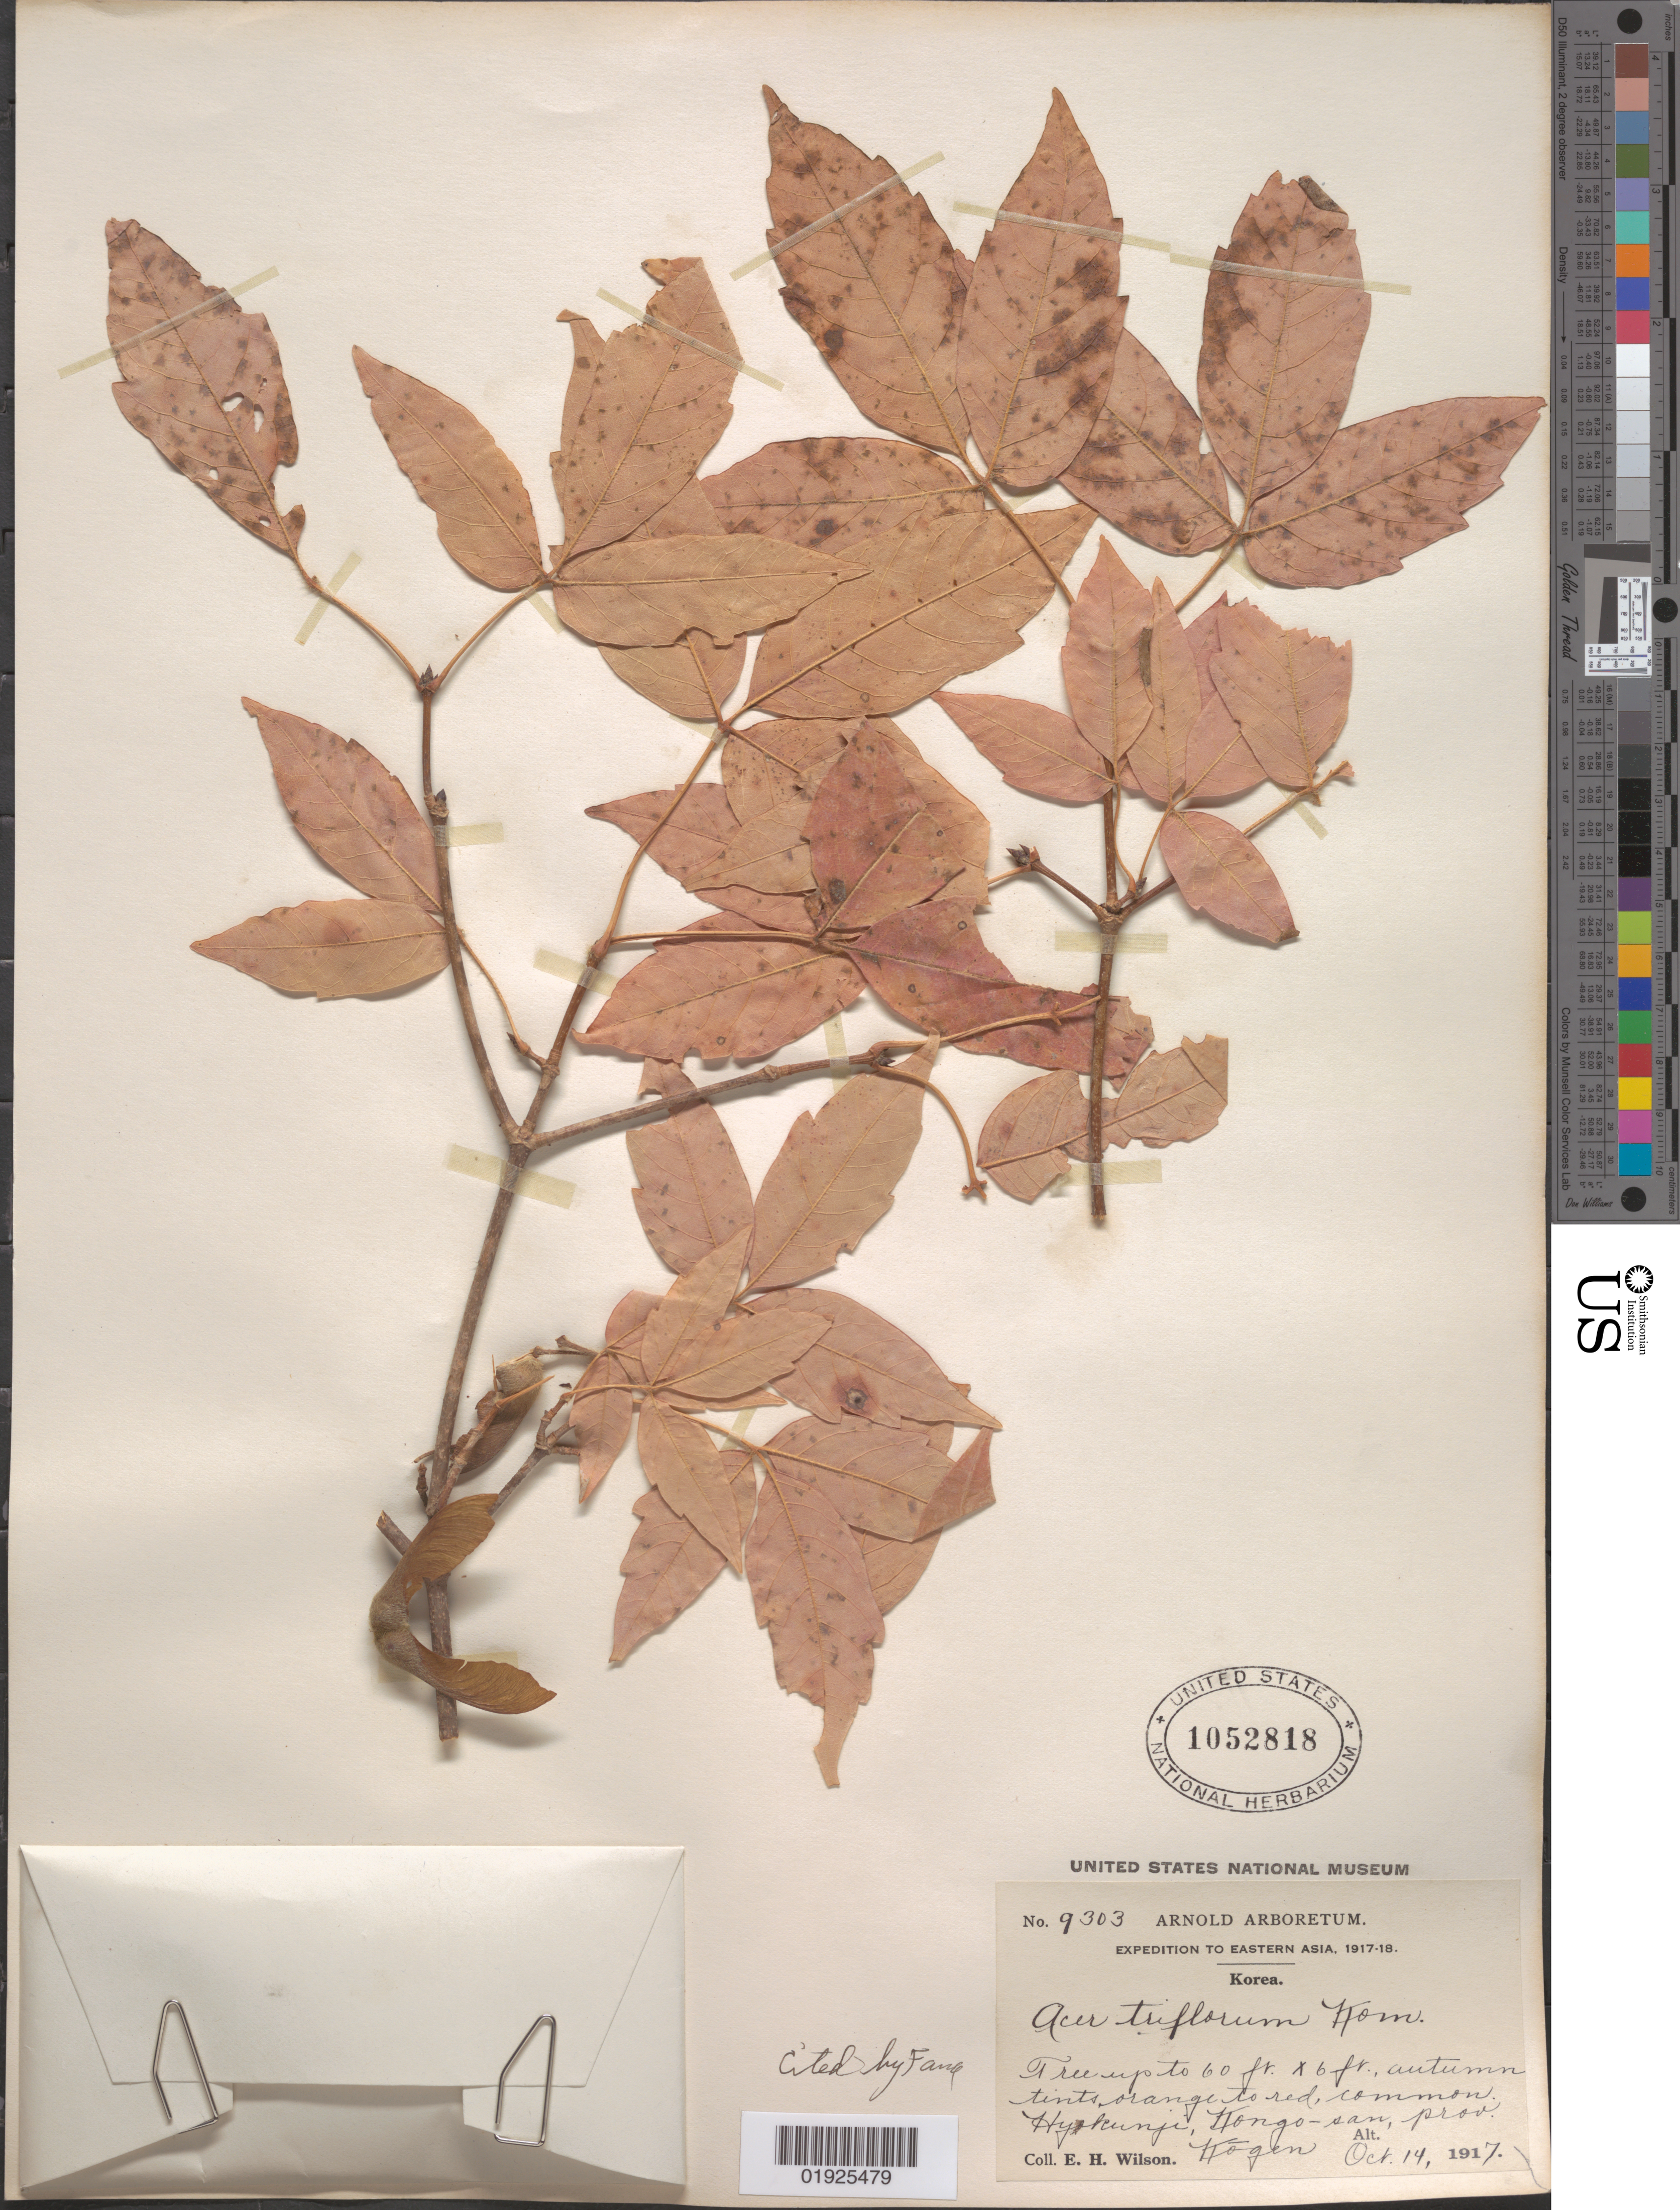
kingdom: Plantae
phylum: Tracheophyta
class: Magnoliopsida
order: Sapindales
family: Sapindaceae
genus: Acer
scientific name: Acer triflorum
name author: Kom.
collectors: E. H. Wilson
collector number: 9303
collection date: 1917-10-14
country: North Korea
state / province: Kangwon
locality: Prov. Kogen. Hyokunji [Pyohunsa?], Kongo-san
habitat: Common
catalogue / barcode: US 1052818